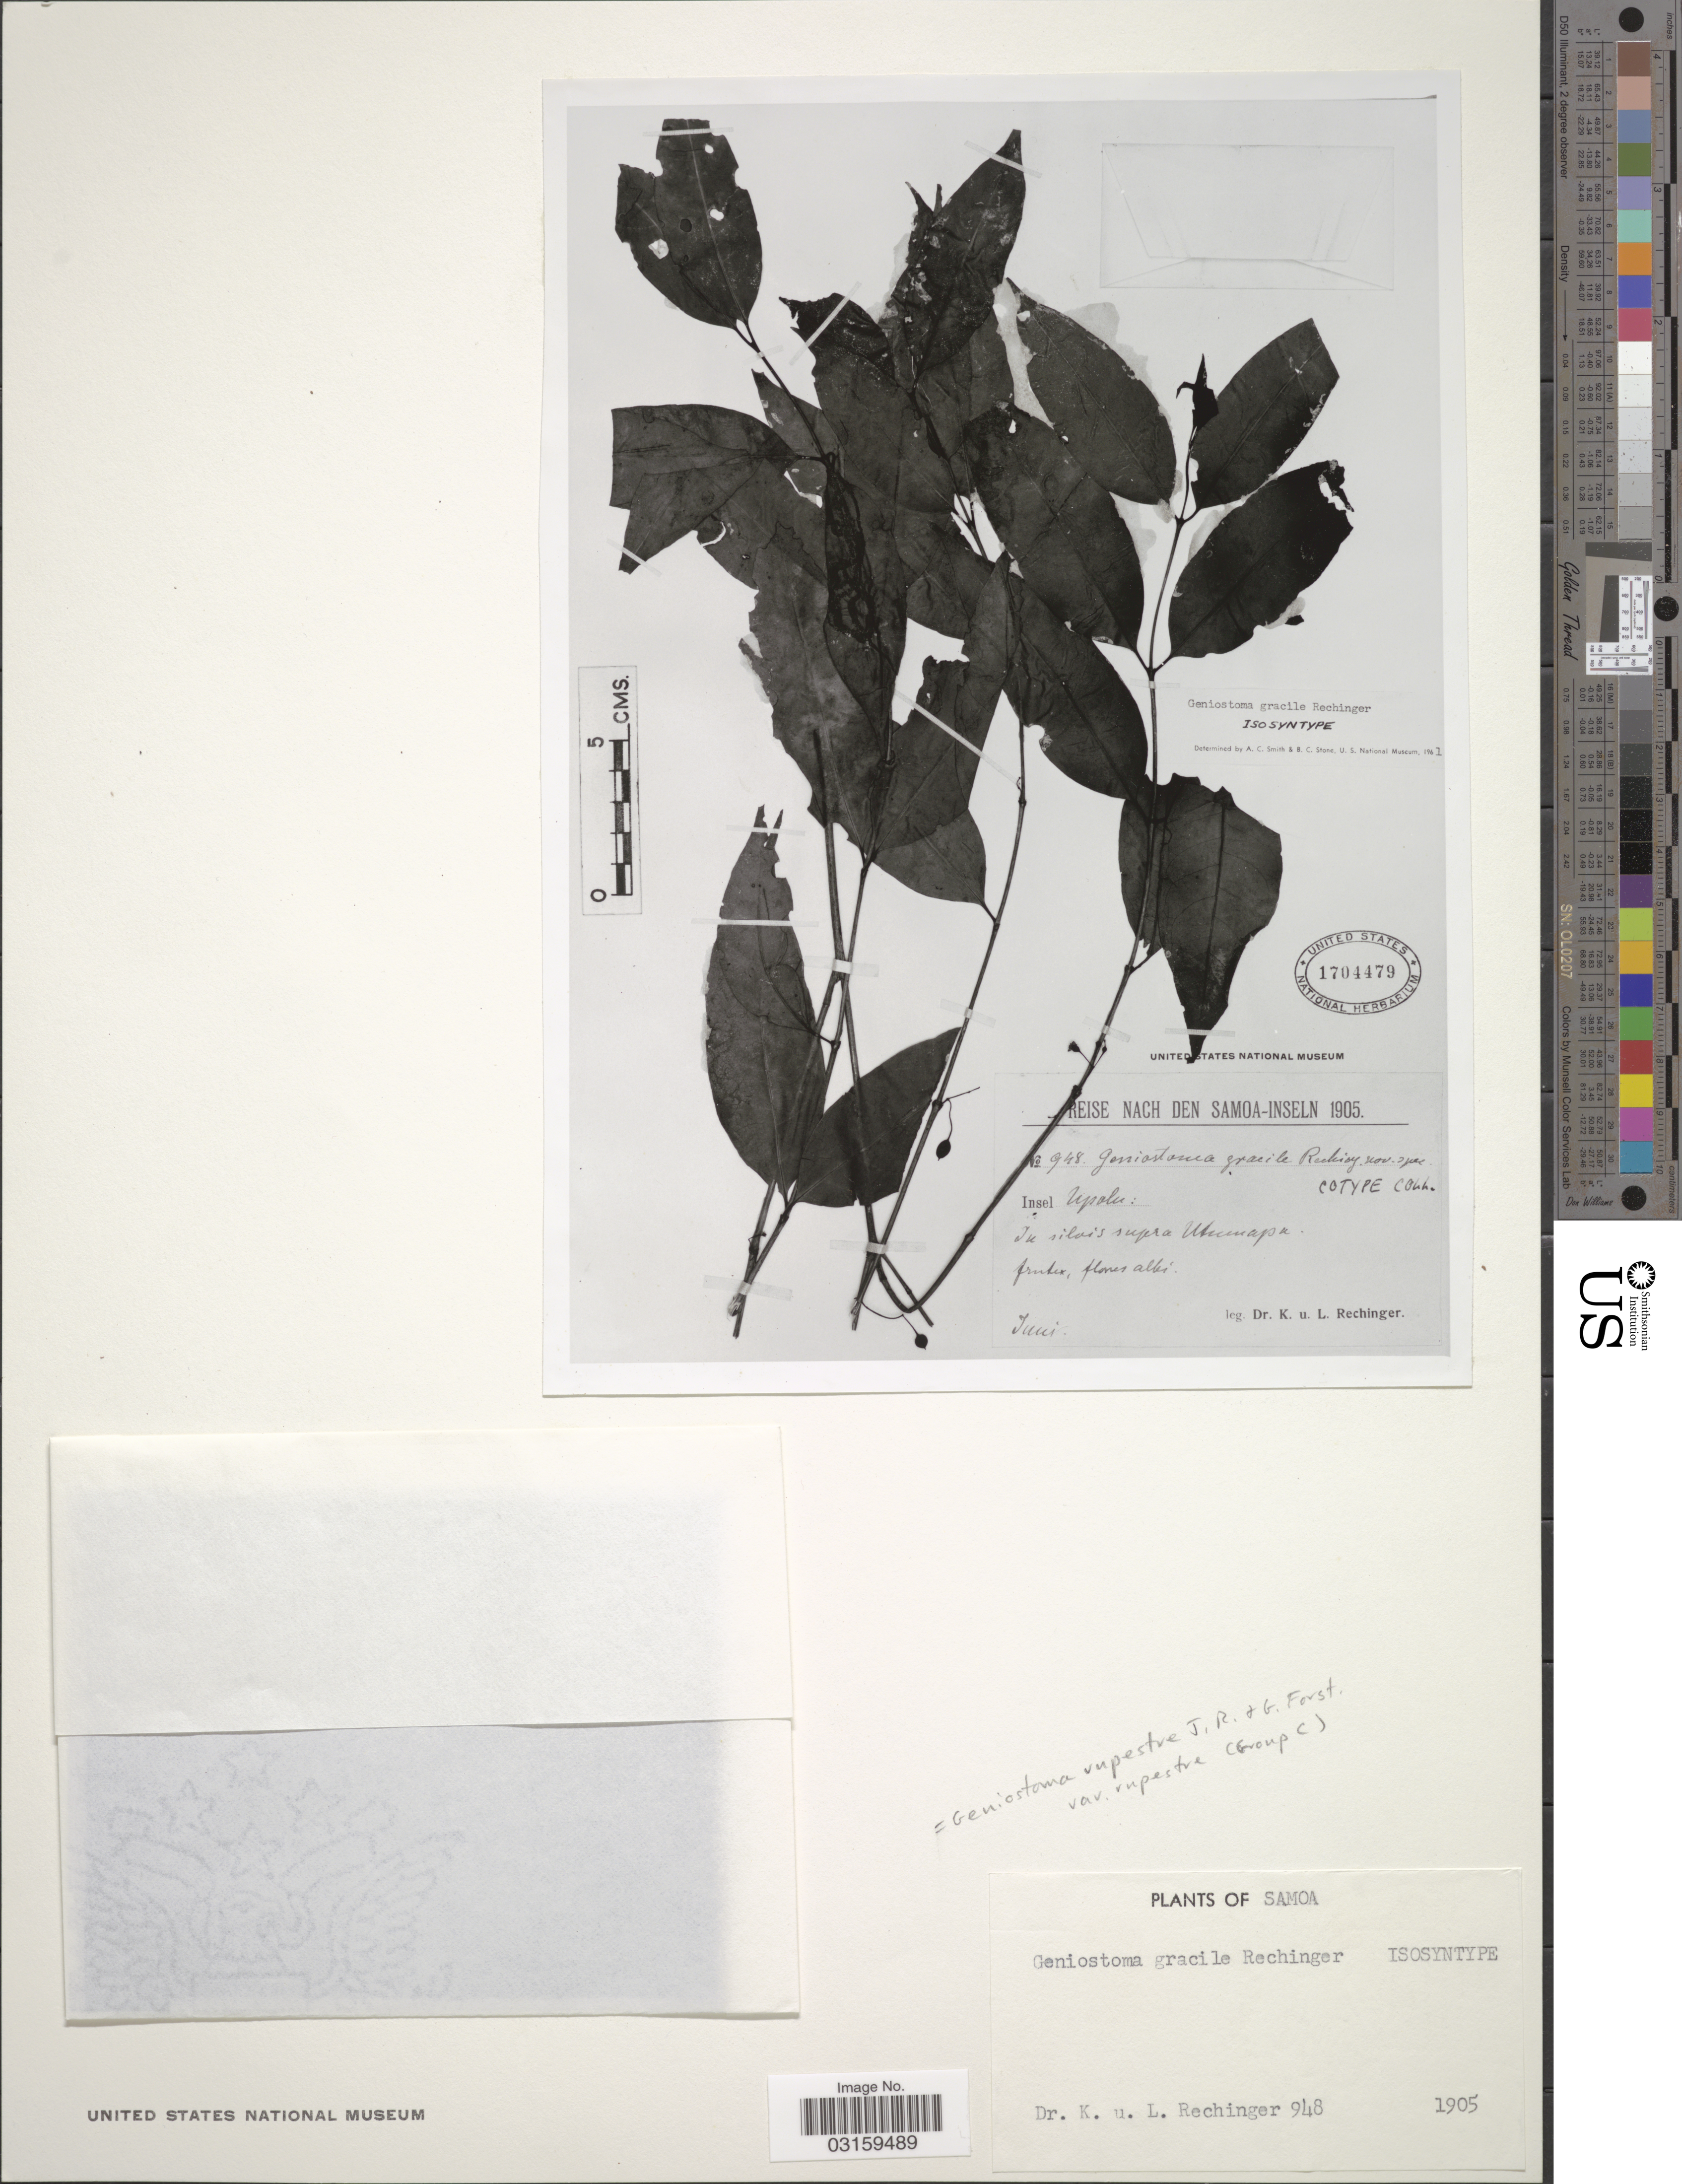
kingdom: Plantae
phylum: Tracheophyta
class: Magnoliopsida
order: Gentianales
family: Loganiaceae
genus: Geniostoma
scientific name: Geniostoma rupestre var. rupestre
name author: J.R. Forst. & G. Forst.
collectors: K. Rechinger & L. Rechinger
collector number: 948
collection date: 1905-06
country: Samoa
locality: Insel Upolu: In silvis supra Utumapa.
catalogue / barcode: US 1704479